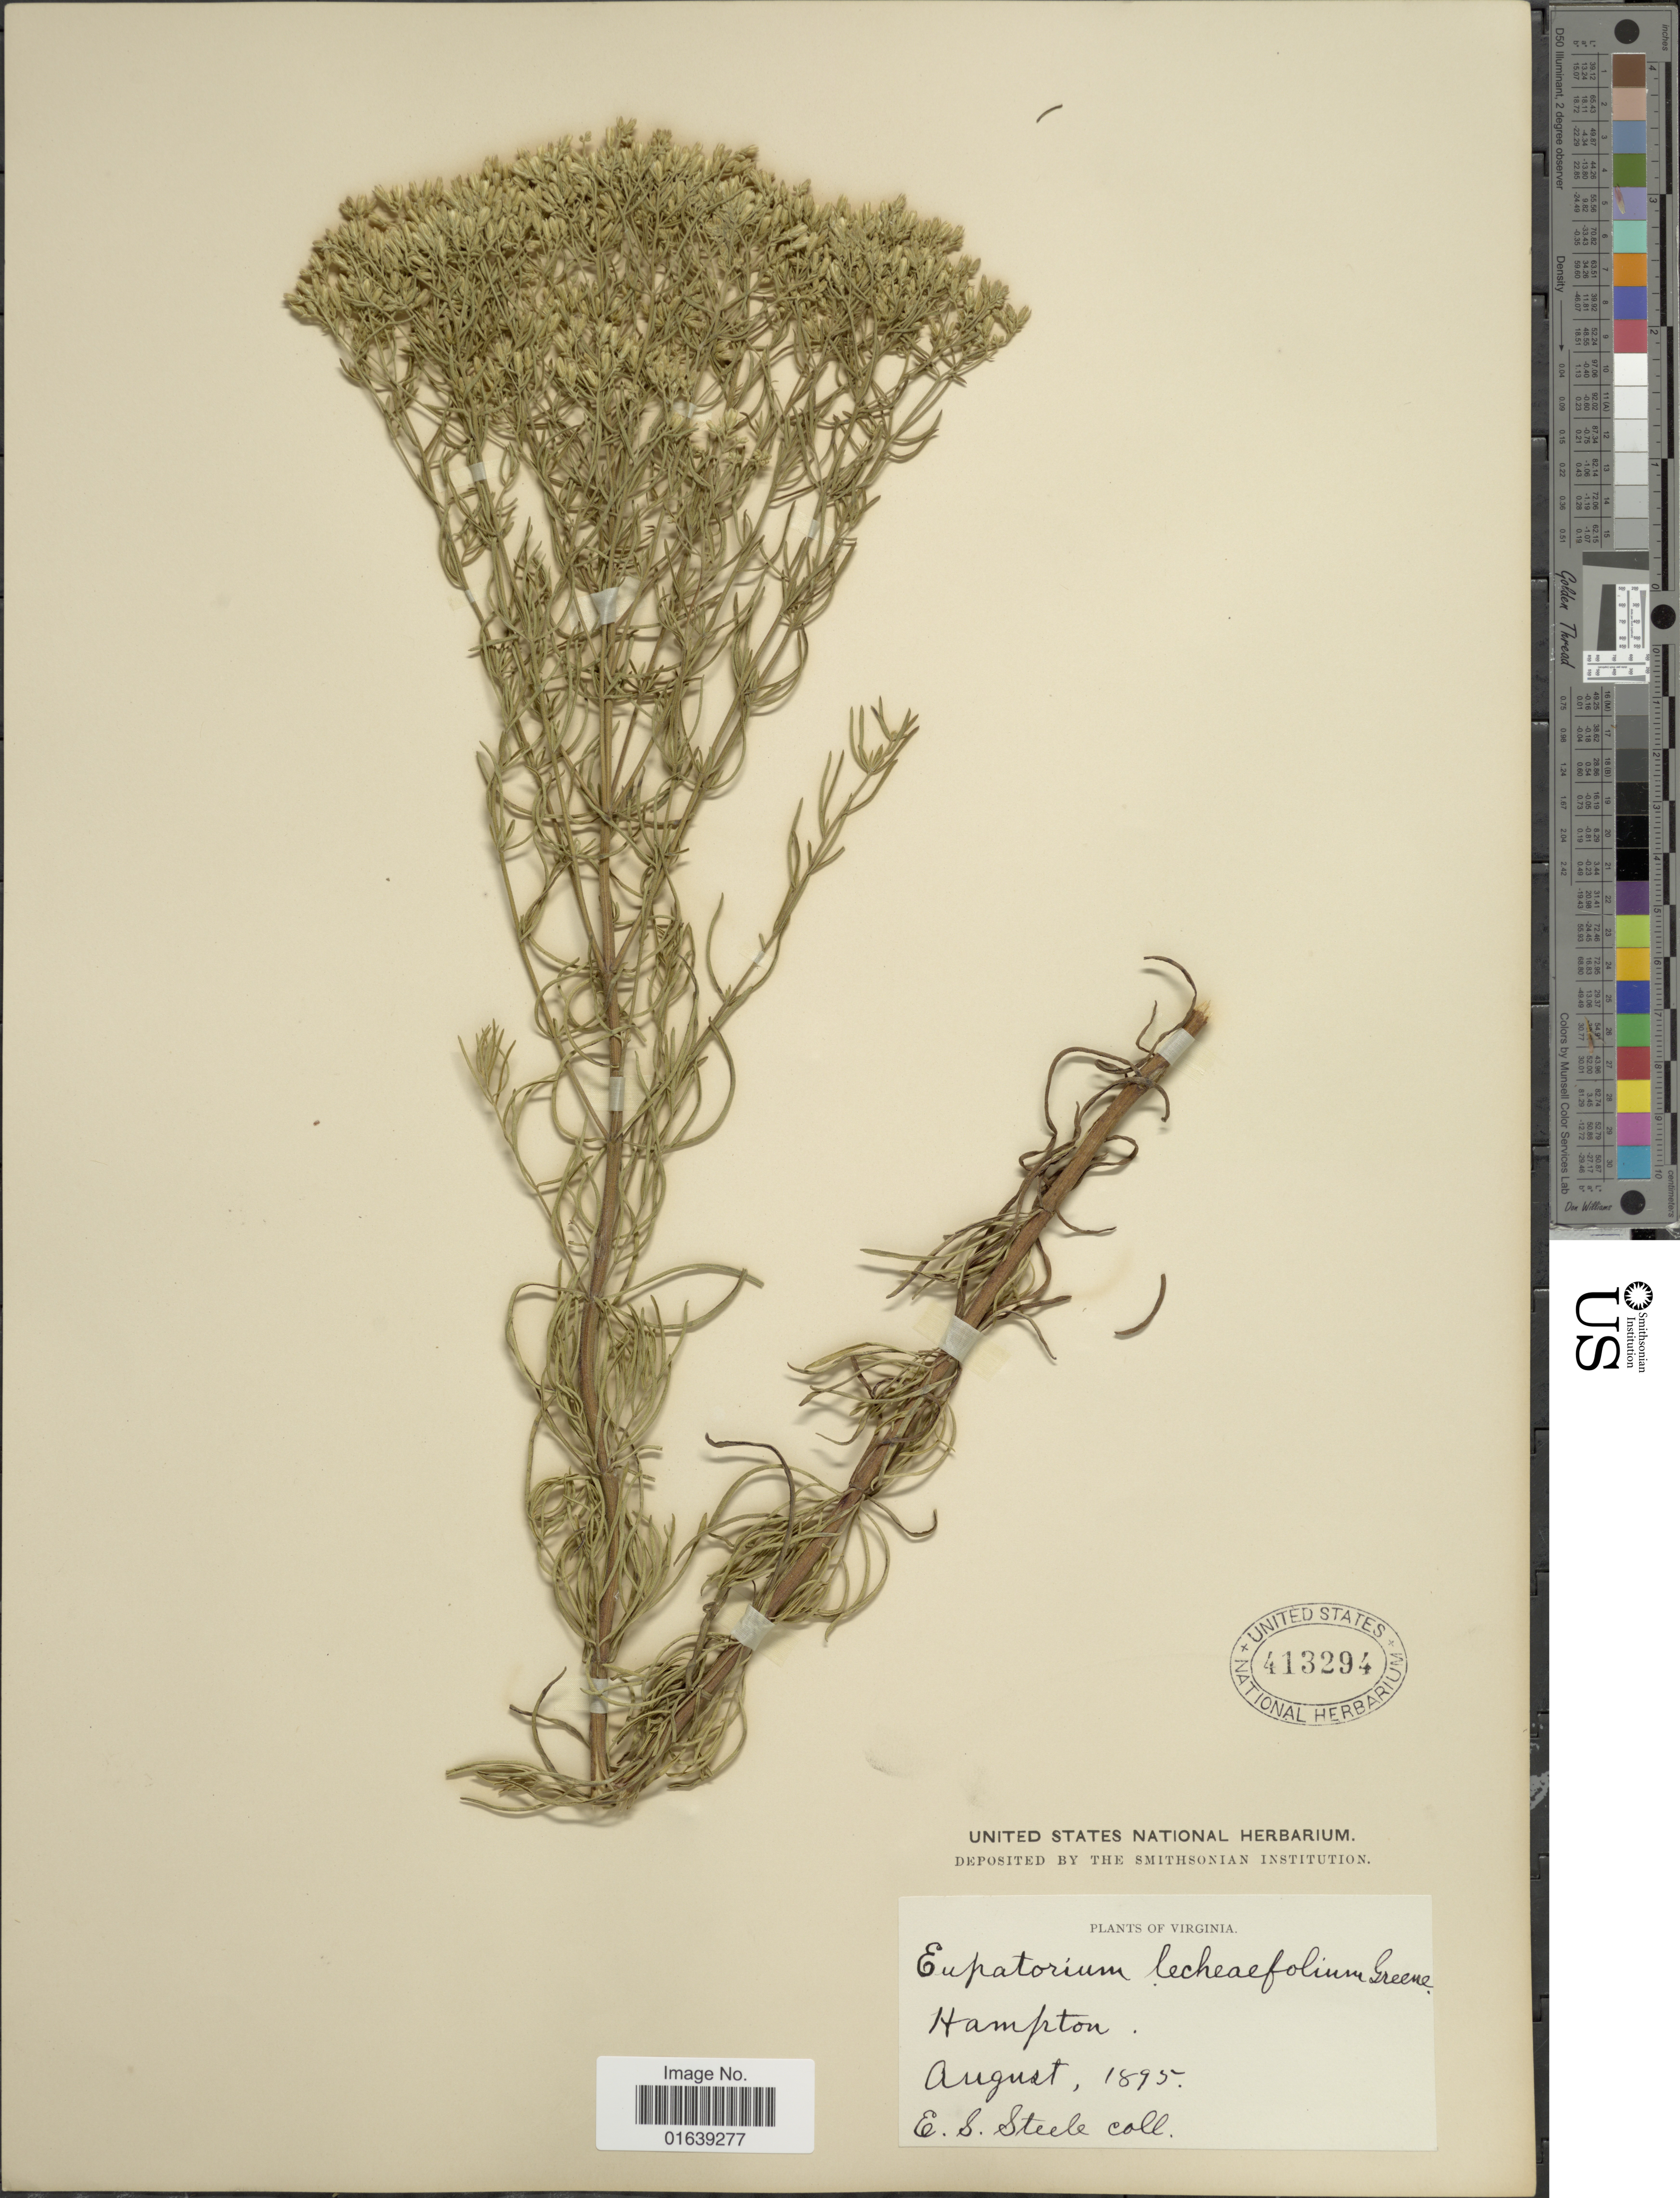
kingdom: Plantae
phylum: Tracheophyta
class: Magnoliopsida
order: Asterales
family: Asteraceae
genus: Eupatorium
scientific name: Eupatorium hyssopifolium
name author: L.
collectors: M. L. Fernald & E. Steele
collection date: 1895-08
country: United States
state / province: Virginia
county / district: City of Hampton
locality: Virginia. Hampton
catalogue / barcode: US 413294